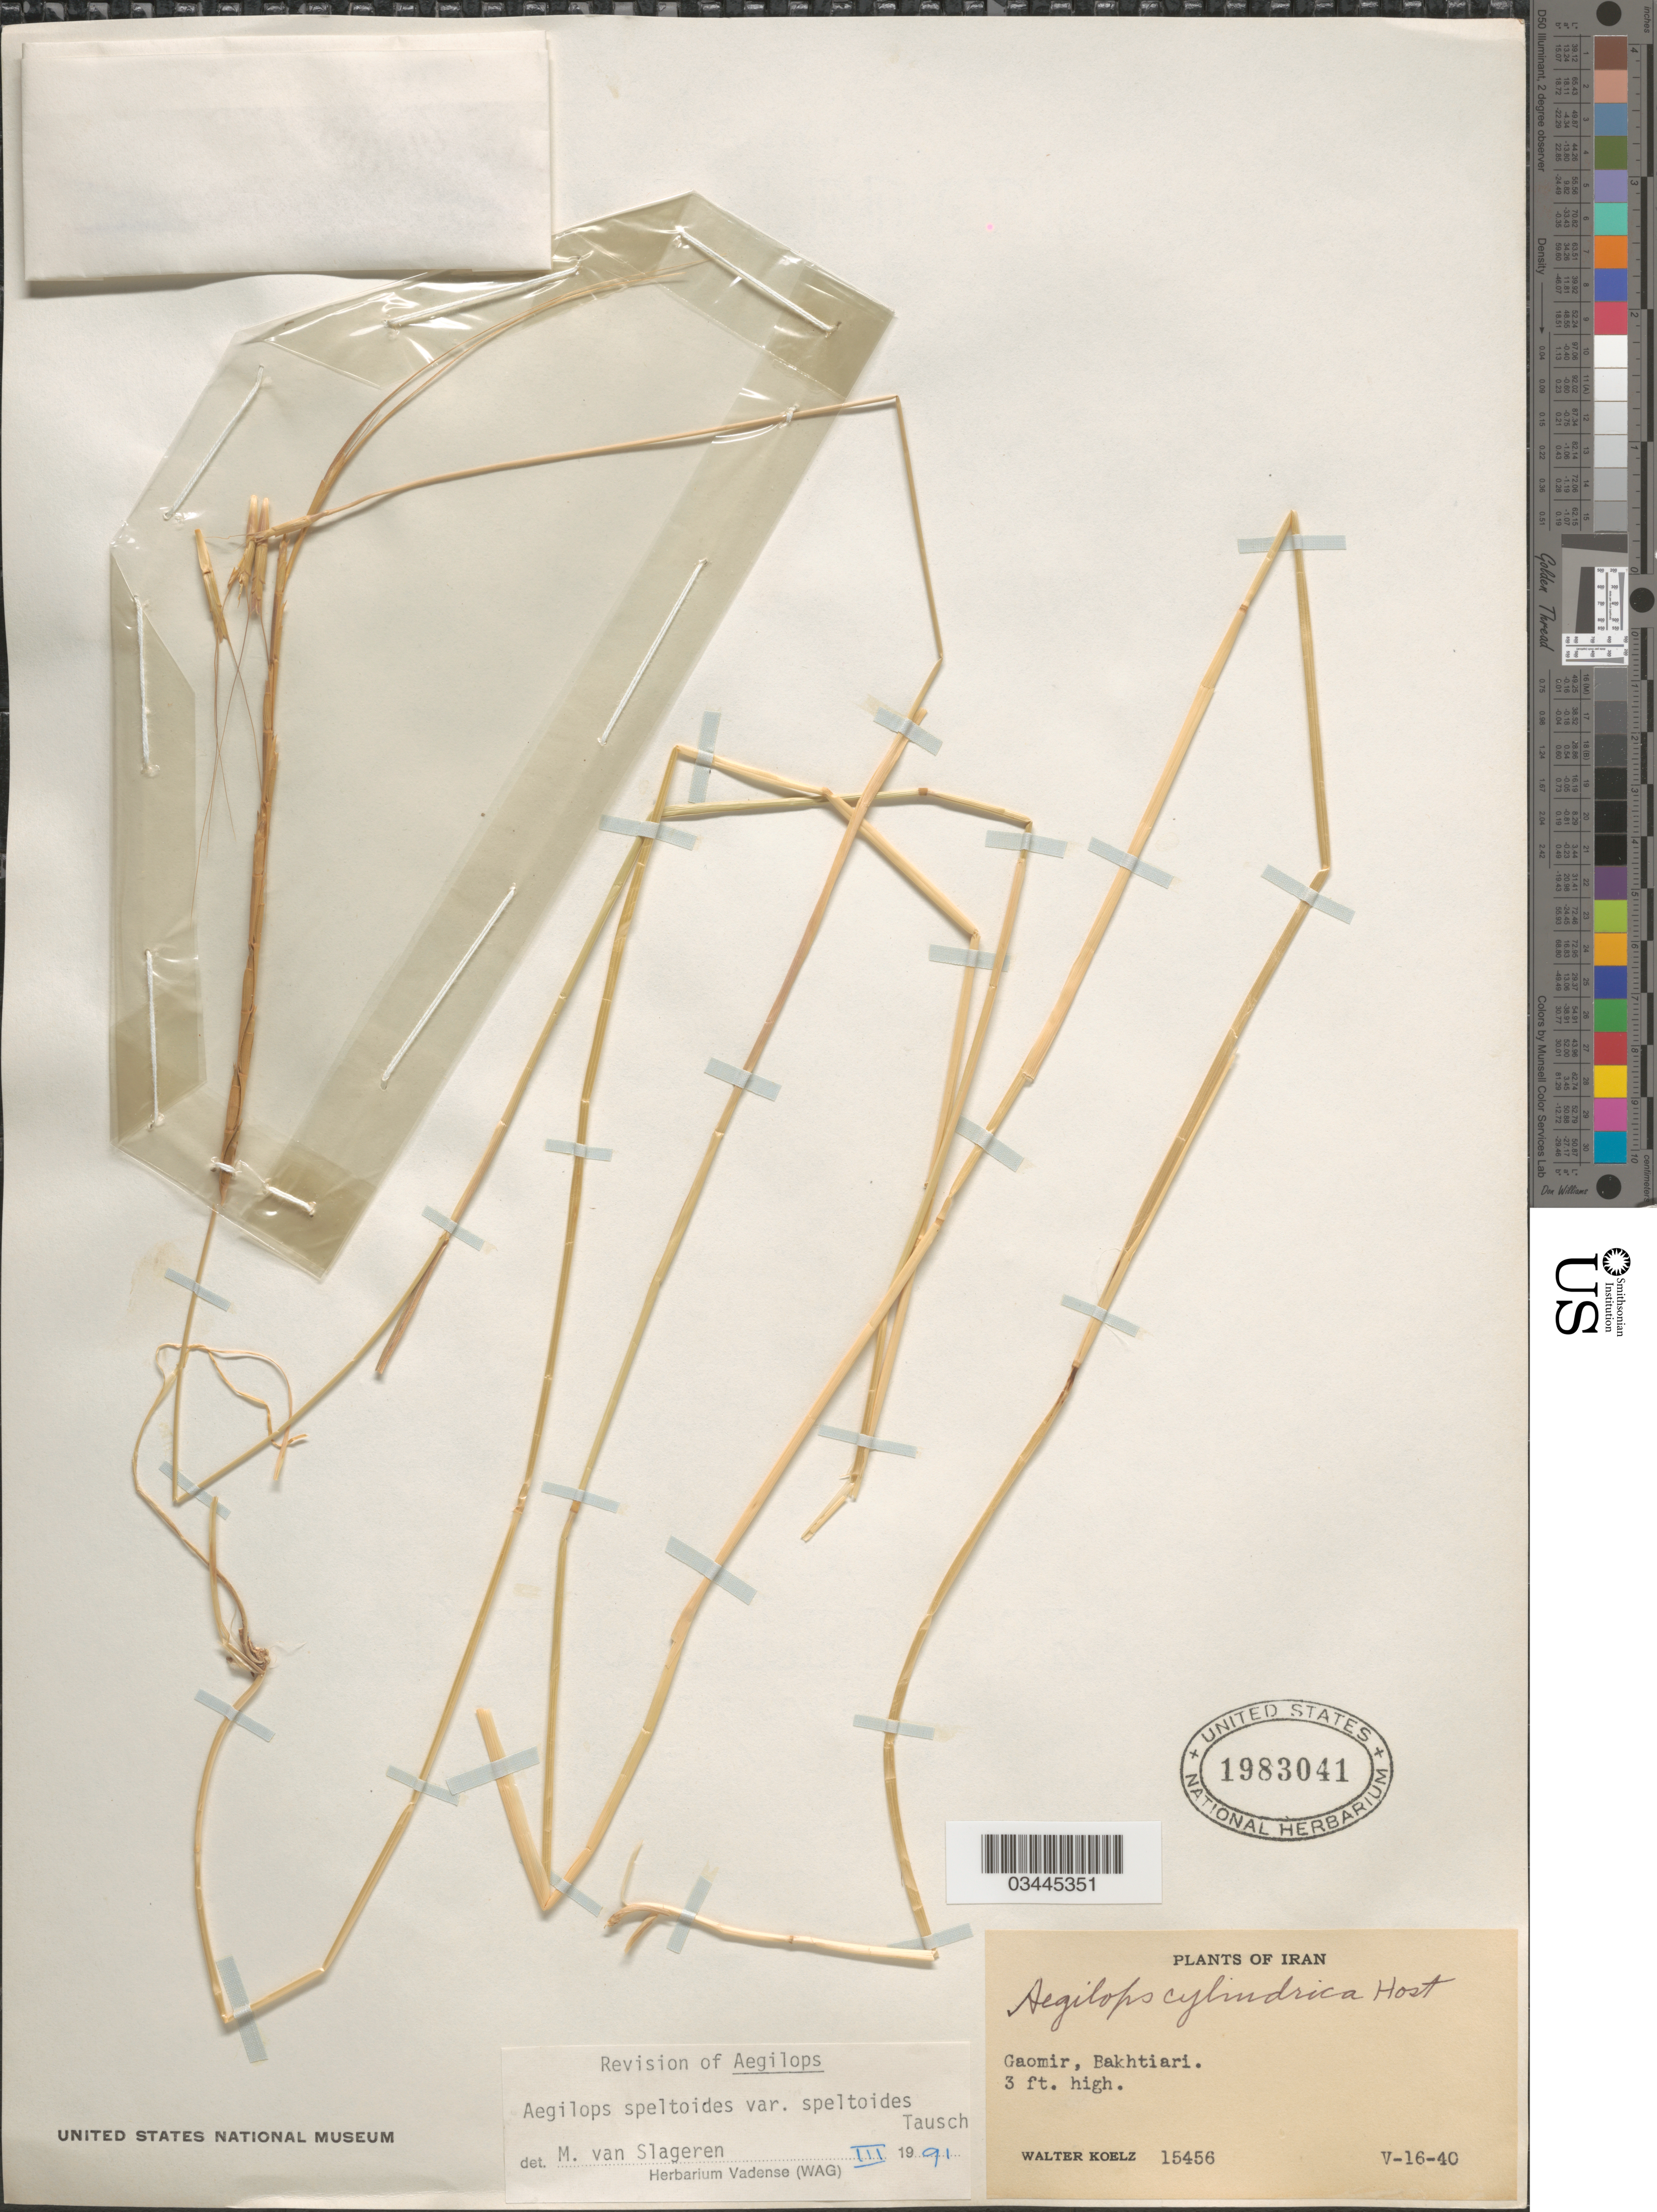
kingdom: Plantae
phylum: Tracheophyta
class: Liliopsida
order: Poales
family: Poaceae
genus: Aegilops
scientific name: Aegilops speltoides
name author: Tausch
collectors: W. N. Koelz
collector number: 15456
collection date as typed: Transcribed d/m/y: 16/5/40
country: Iran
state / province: Chahar Mahaal and Bakhtiari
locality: Gaomir, Bakhtiari.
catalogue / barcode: US 1983041